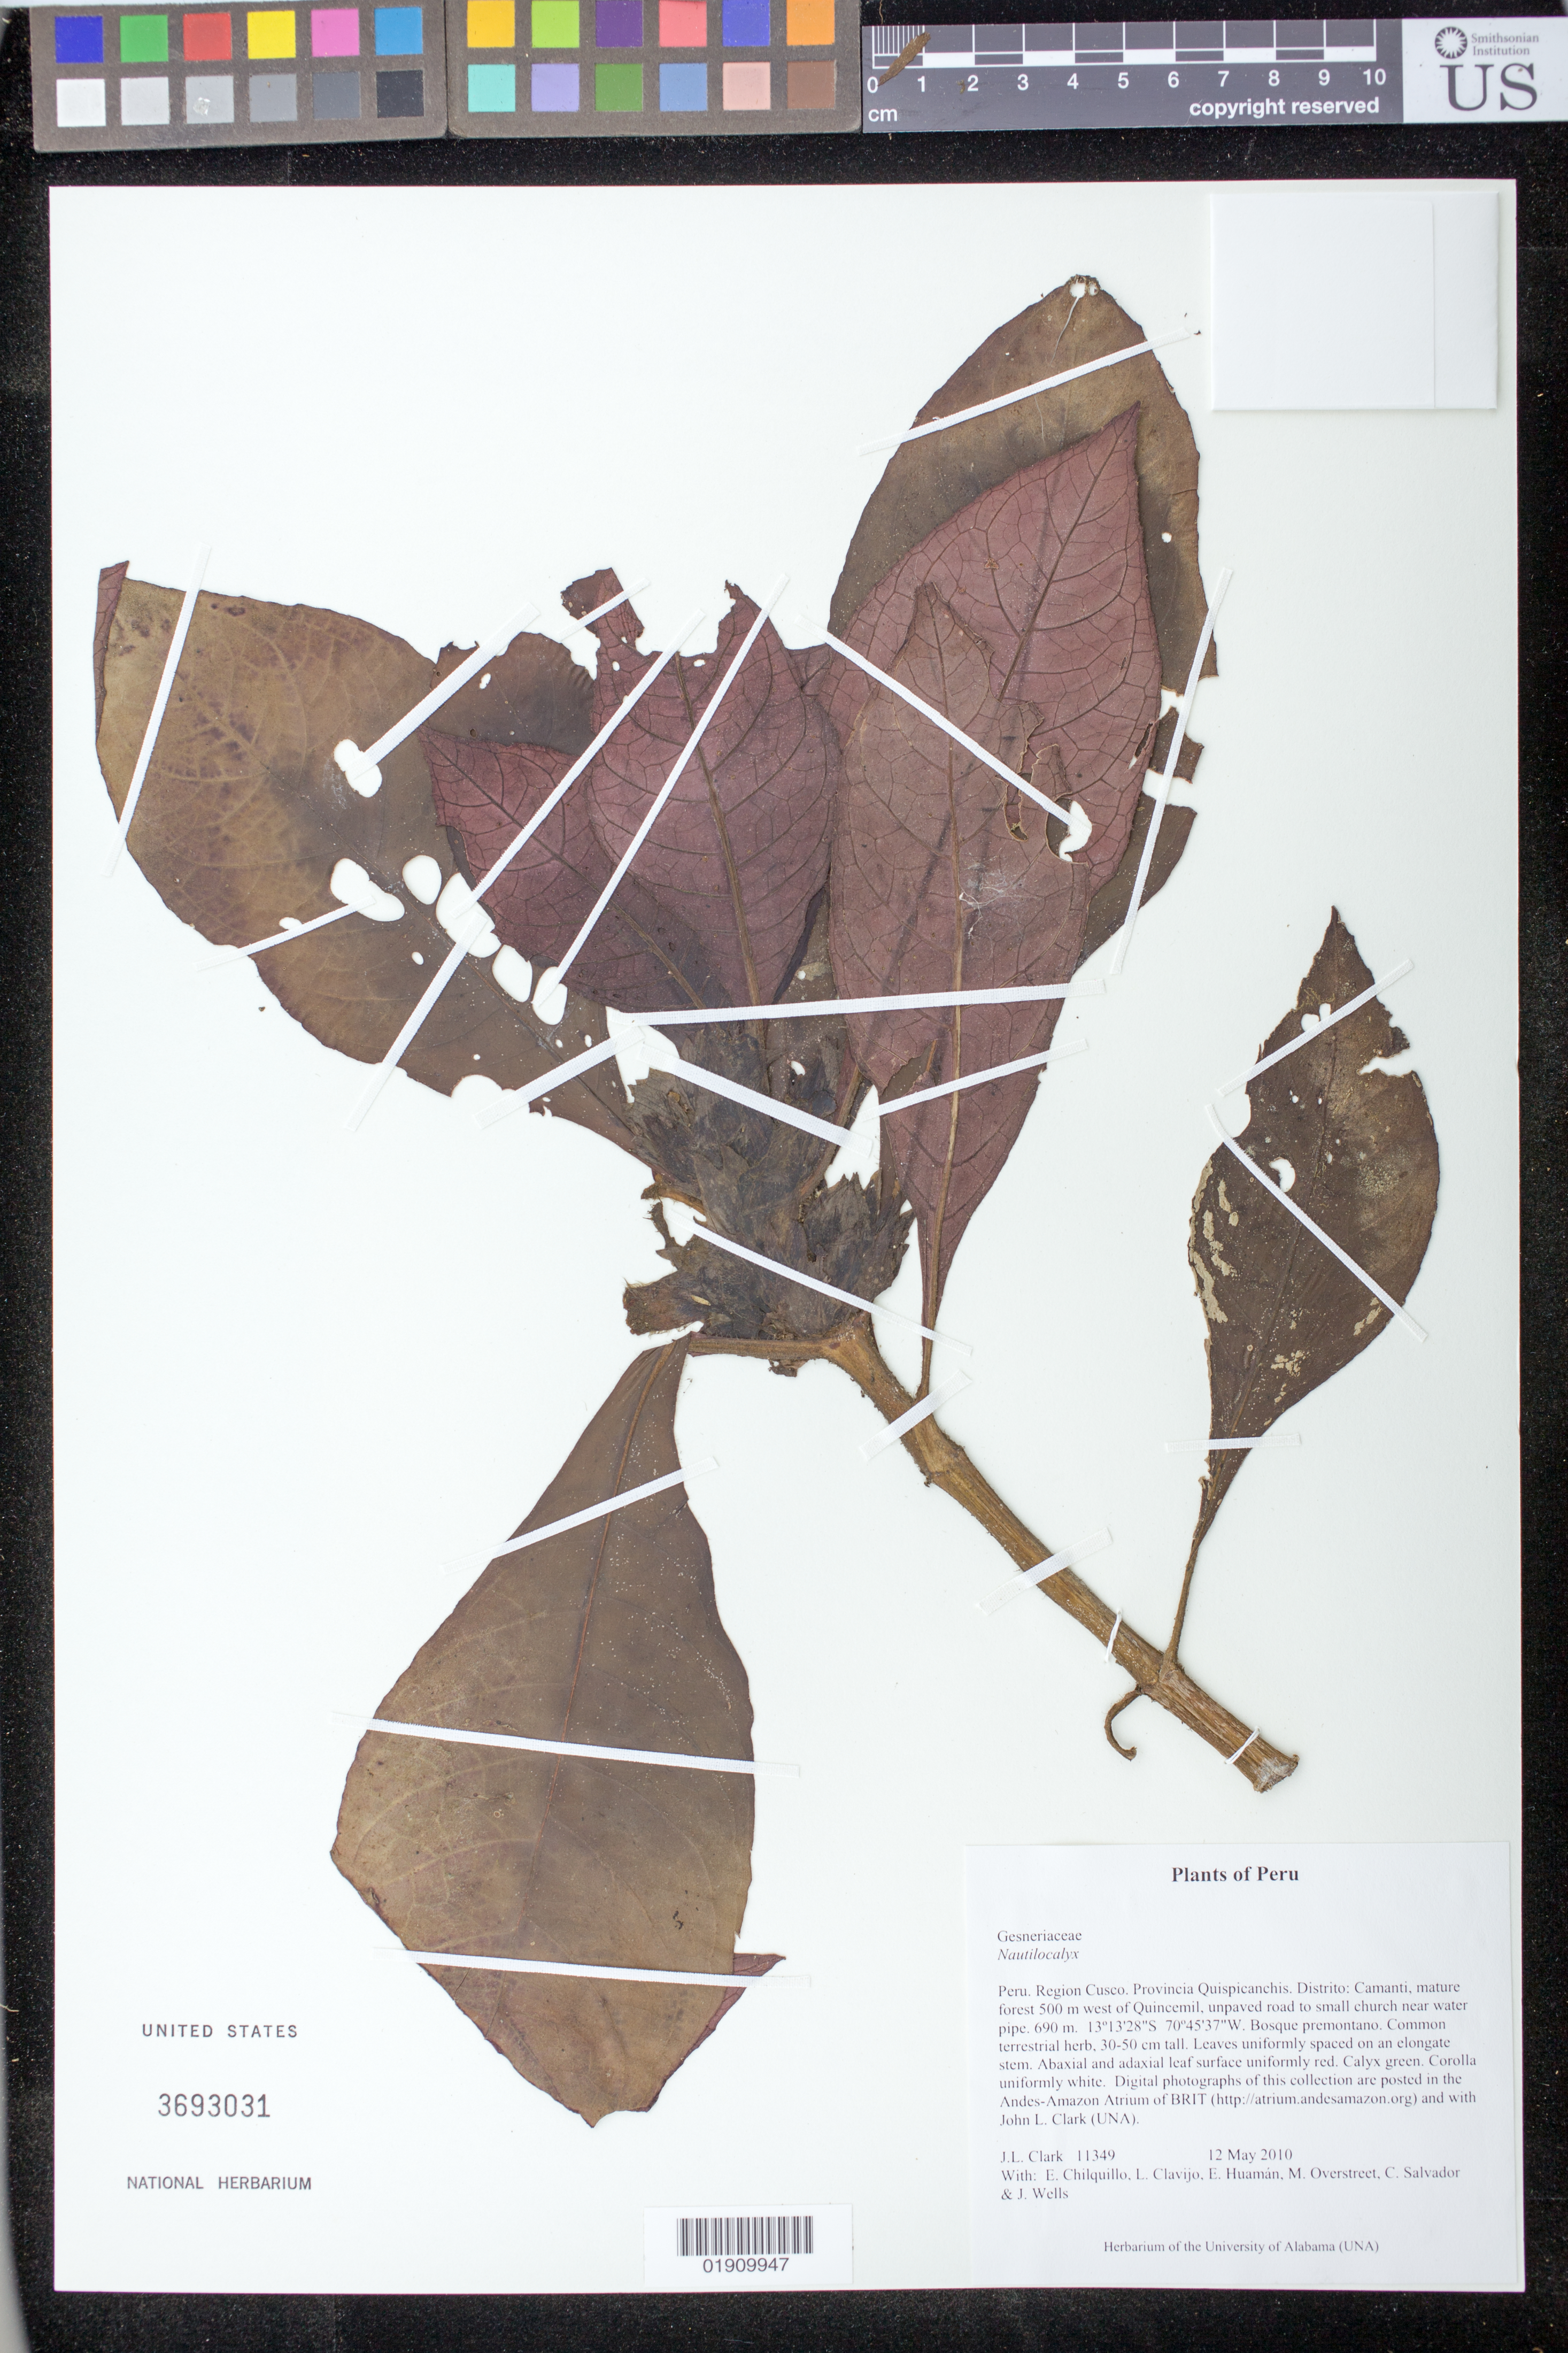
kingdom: Plantae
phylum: Tracheophyta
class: Magnoliopsida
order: Lamiales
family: Gesneriaceae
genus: Nautilocalyx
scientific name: Nautilocalyx sp.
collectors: J. L. Clark, E. Chilquillo, L. Clavijo, E. Huamán, M. Overstreet, C. Salvador & J. Wells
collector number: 11349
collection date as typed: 12 May 2010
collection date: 2010-05-12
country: Peru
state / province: Cusco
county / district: Quispicanchis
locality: Peru. Region Cusco. Provincia Quispicanchis. Distrito: Camanti, mature forest 500 m west of Quicemil, unpaved road to small church near water pipe.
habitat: Bosque premontano.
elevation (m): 690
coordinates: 13°13'28"S, 70°45'37"W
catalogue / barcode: US 3693031